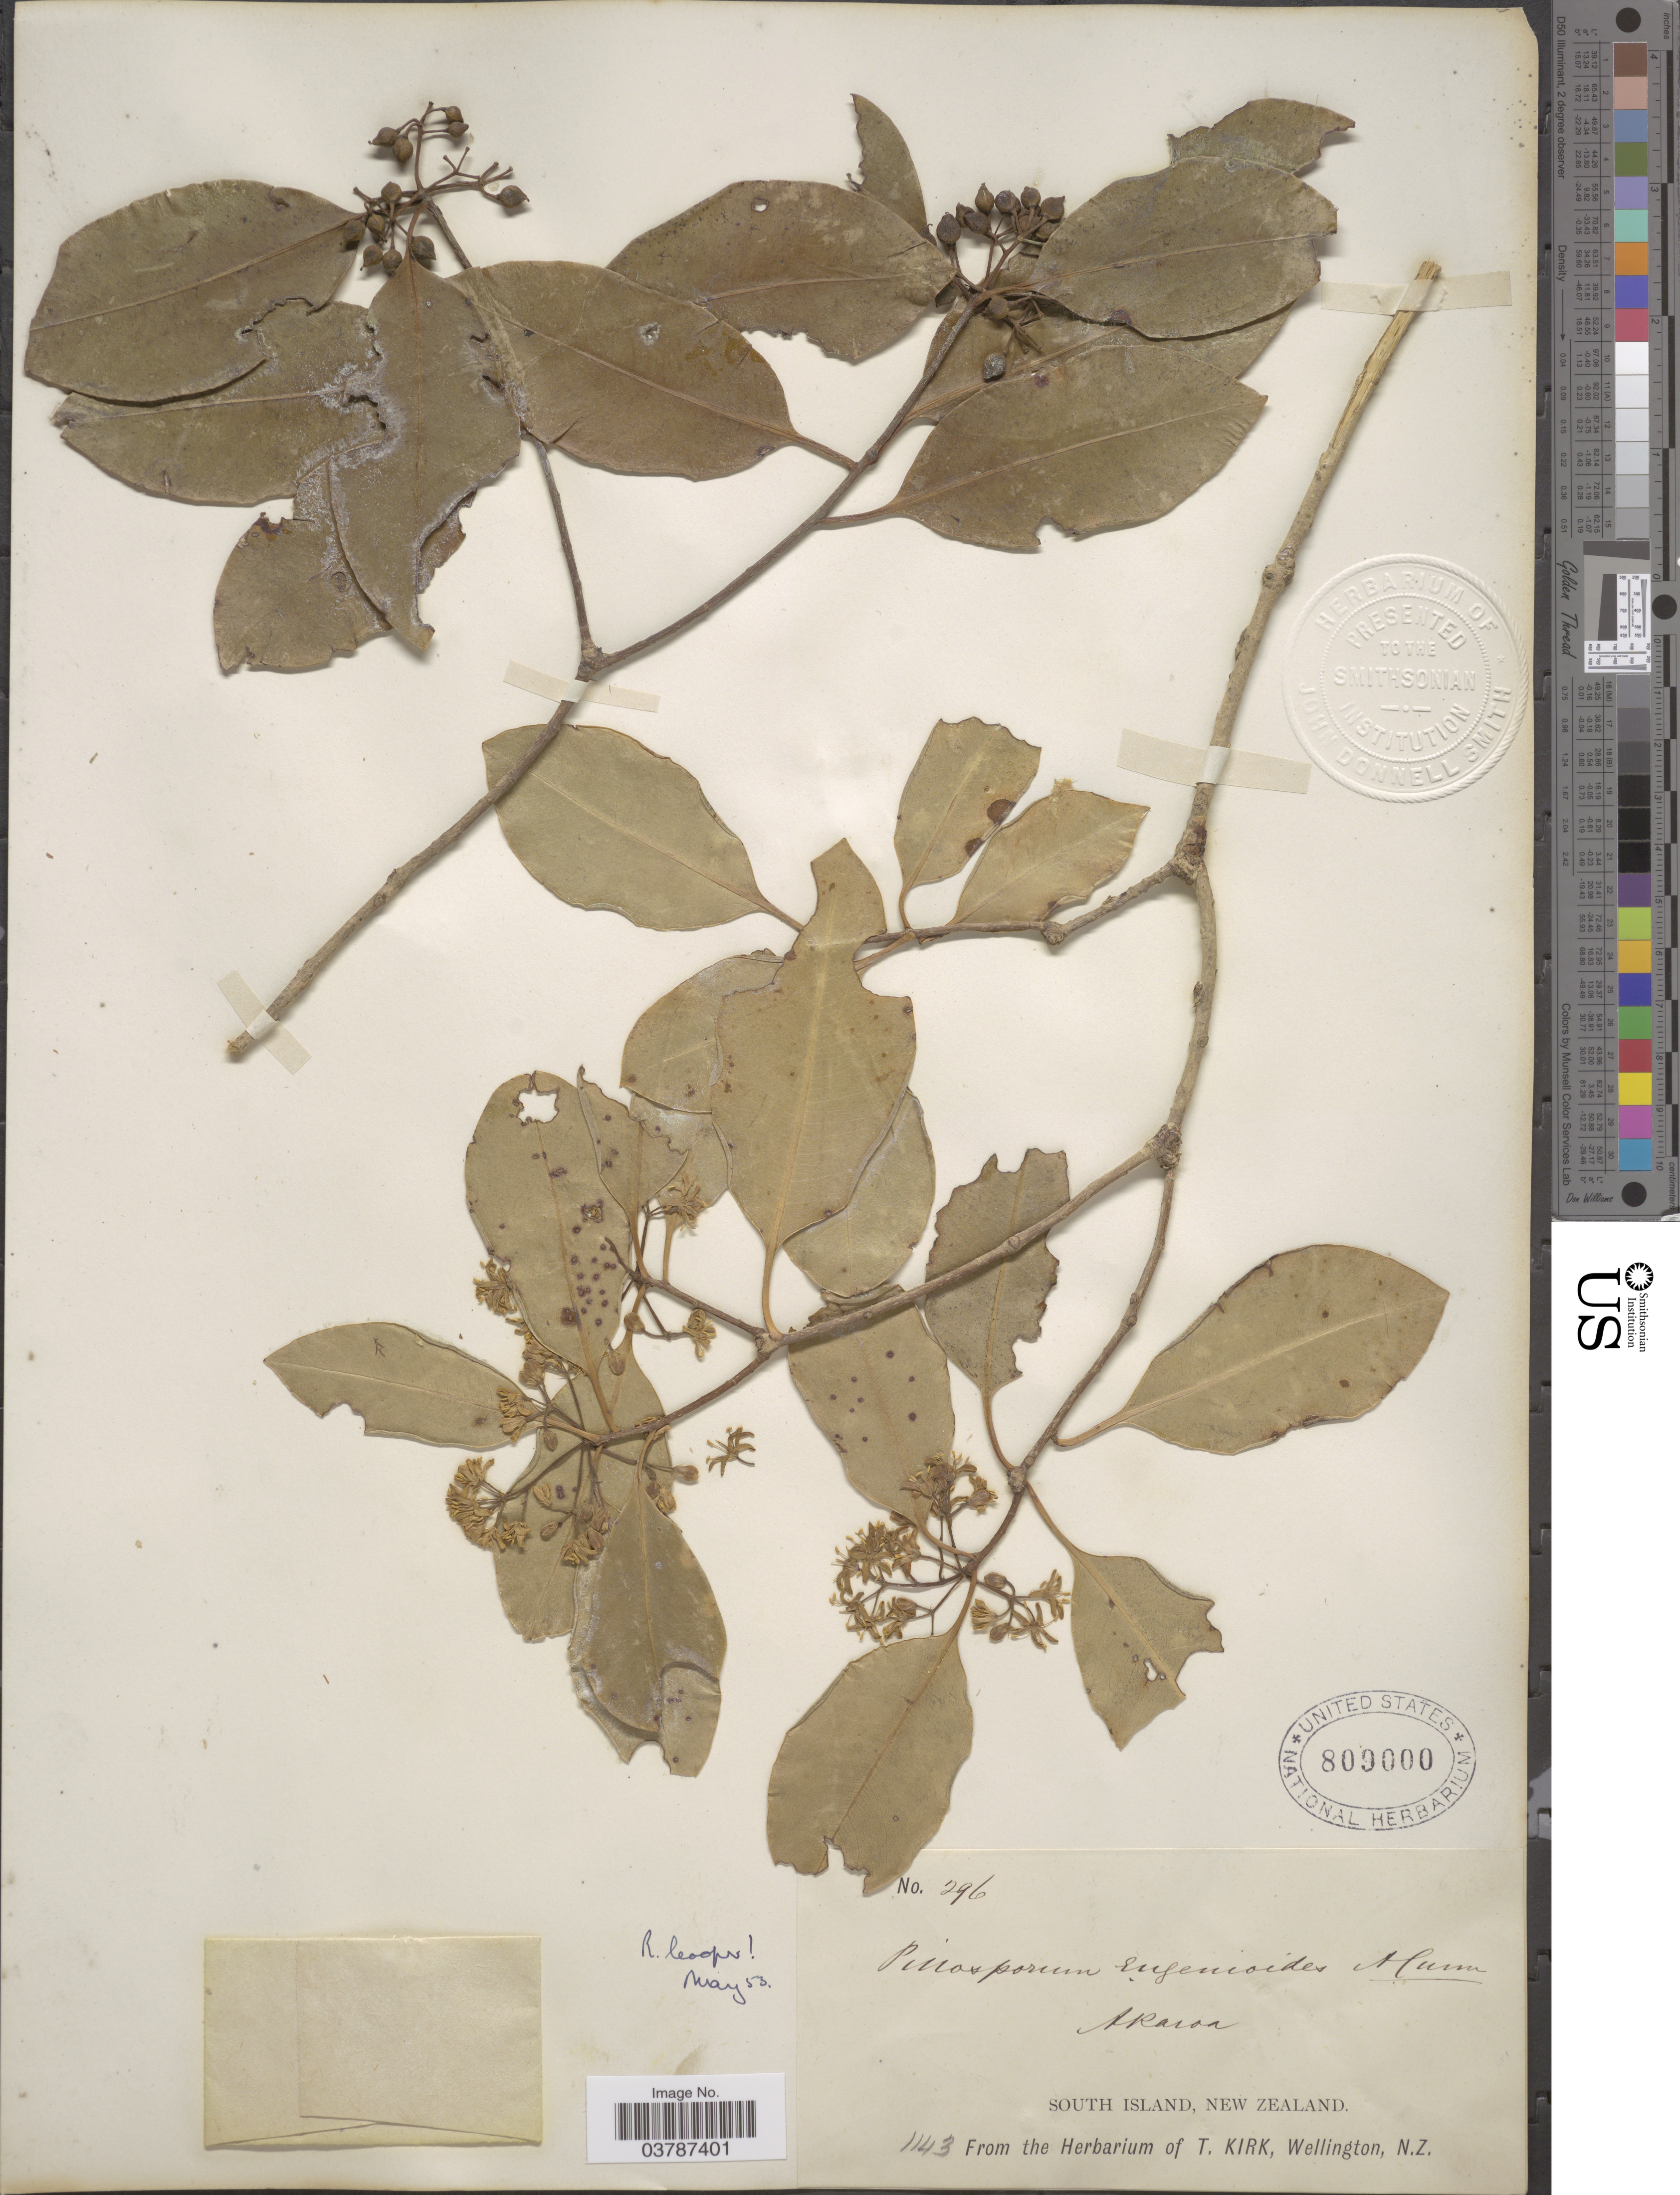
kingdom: Plantae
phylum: Tracheophyta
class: Magnoliopsida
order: Apiales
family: Pittosporaceae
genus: Pittosporum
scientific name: Pittosporum eugenioides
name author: A. Cunn.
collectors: ex herb. T. Kirk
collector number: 296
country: New Zealand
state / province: Wellington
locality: South Island.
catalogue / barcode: US 809000